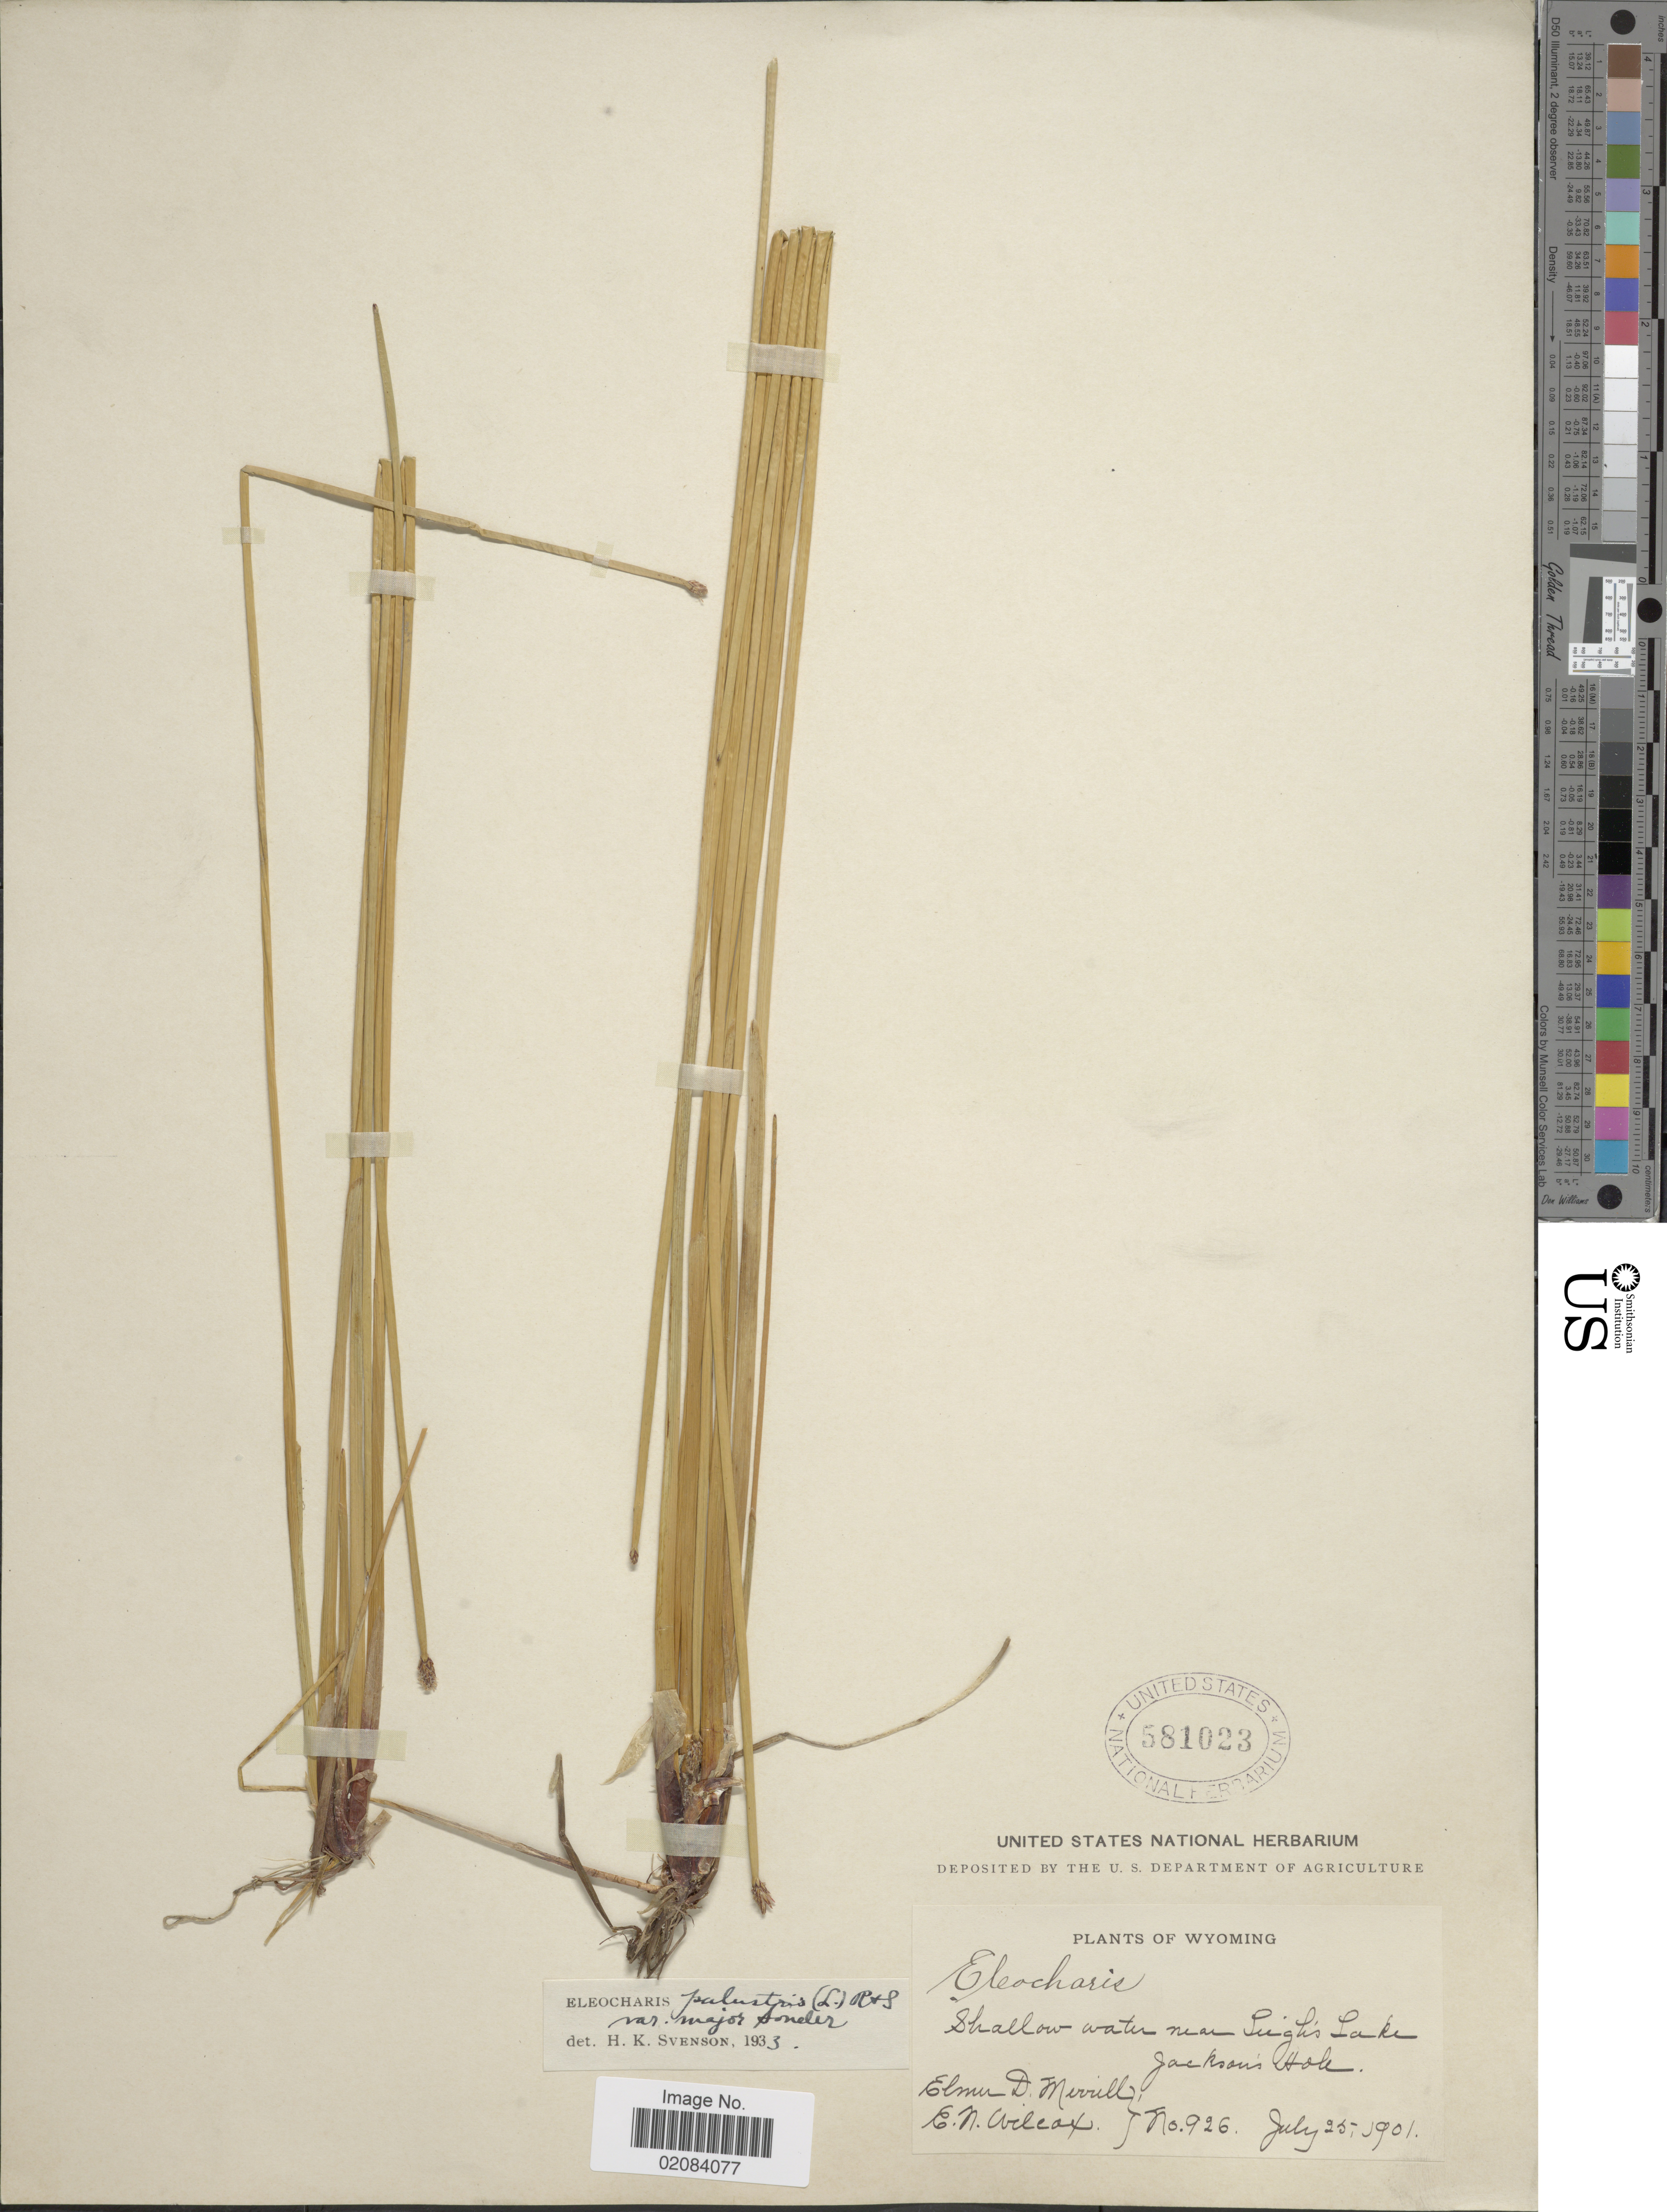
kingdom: Plantae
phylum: Tracheophyta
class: Liliopsida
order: Poales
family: Cyperaceae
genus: Eleocharis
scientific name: Eleocharis palustris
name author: (L.) Roem. & Schult.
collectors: E. D. Merrill & E. Wilcox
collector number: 926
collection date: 1901-07-25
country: United States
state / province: Wyoming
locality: Wyoming, Shallow water near Leigh's Lake, Jackson's Hole.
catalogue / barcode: US 581023